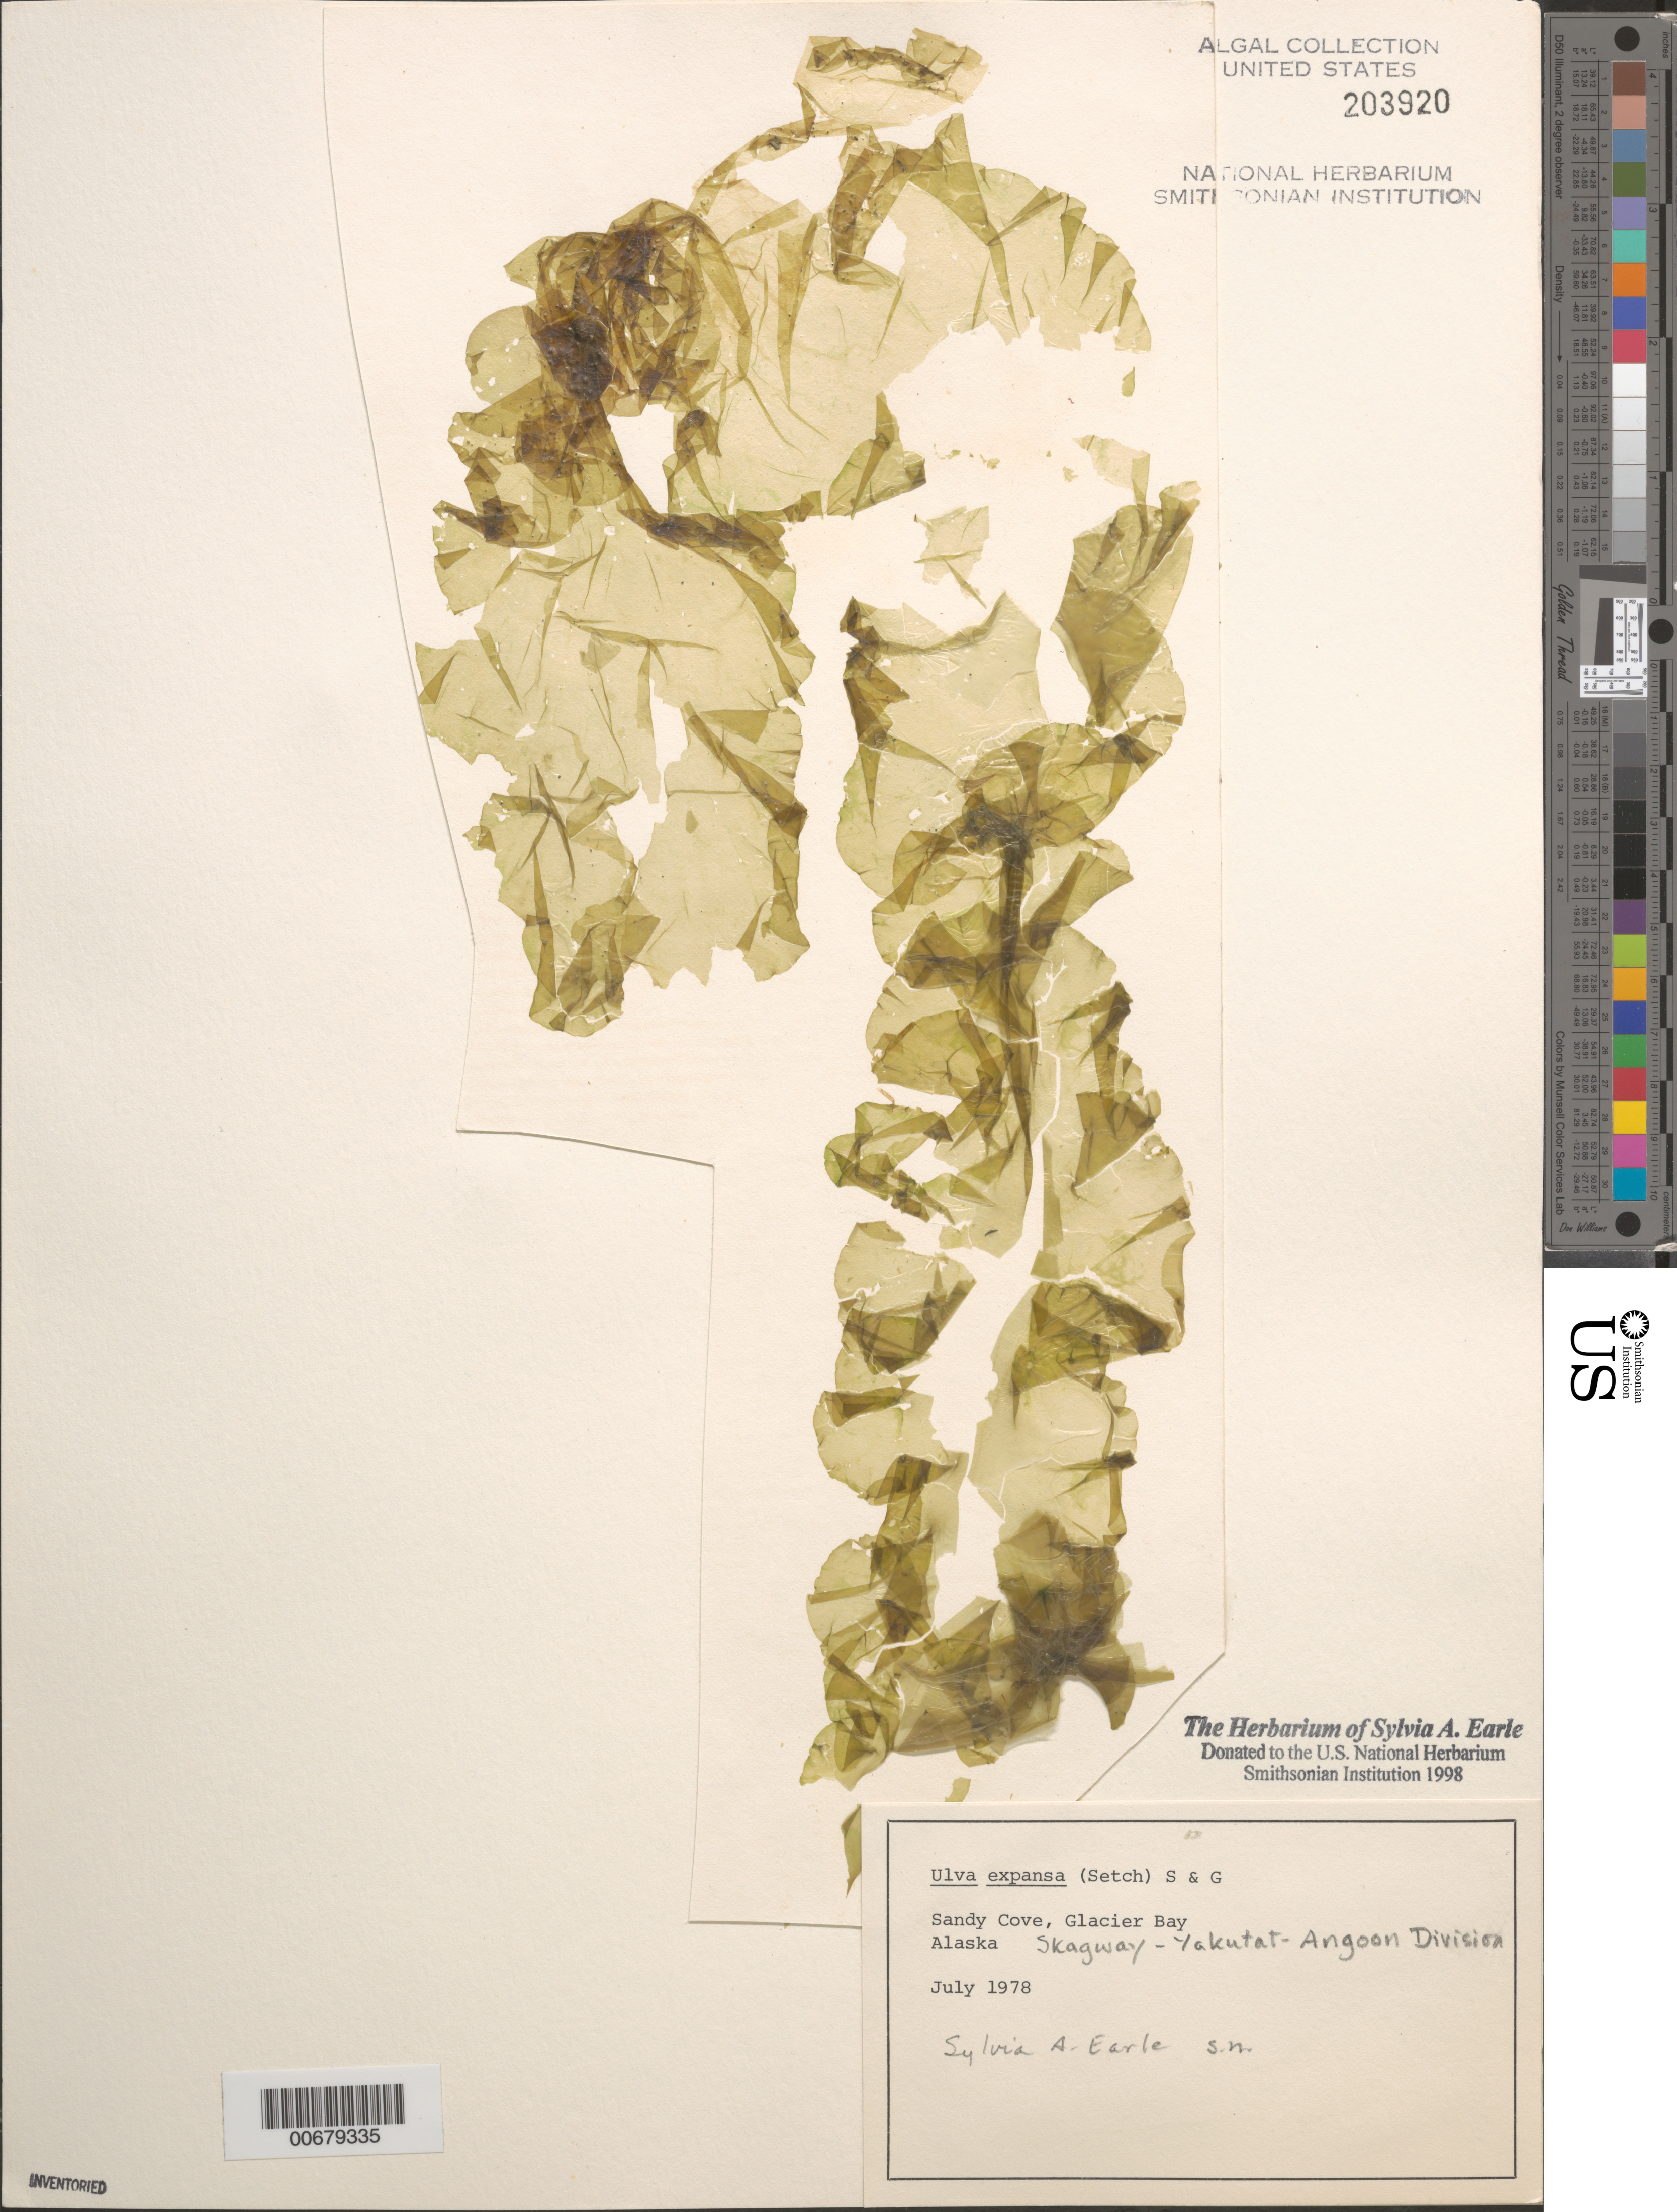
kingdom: Plantae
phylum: Chlorophyta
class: Ulvophyceae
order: Ulvales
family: Ulvaceae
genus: Ulva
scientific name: Ulva expansa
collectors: S. A. Earle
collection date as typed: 20 Jul 1978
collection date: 1978-07-20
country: United States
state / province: Alaska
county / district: Skagway-Yakutat-Angoon Division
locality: Sandy Cove, Glacier Bay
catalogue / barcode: US 203920